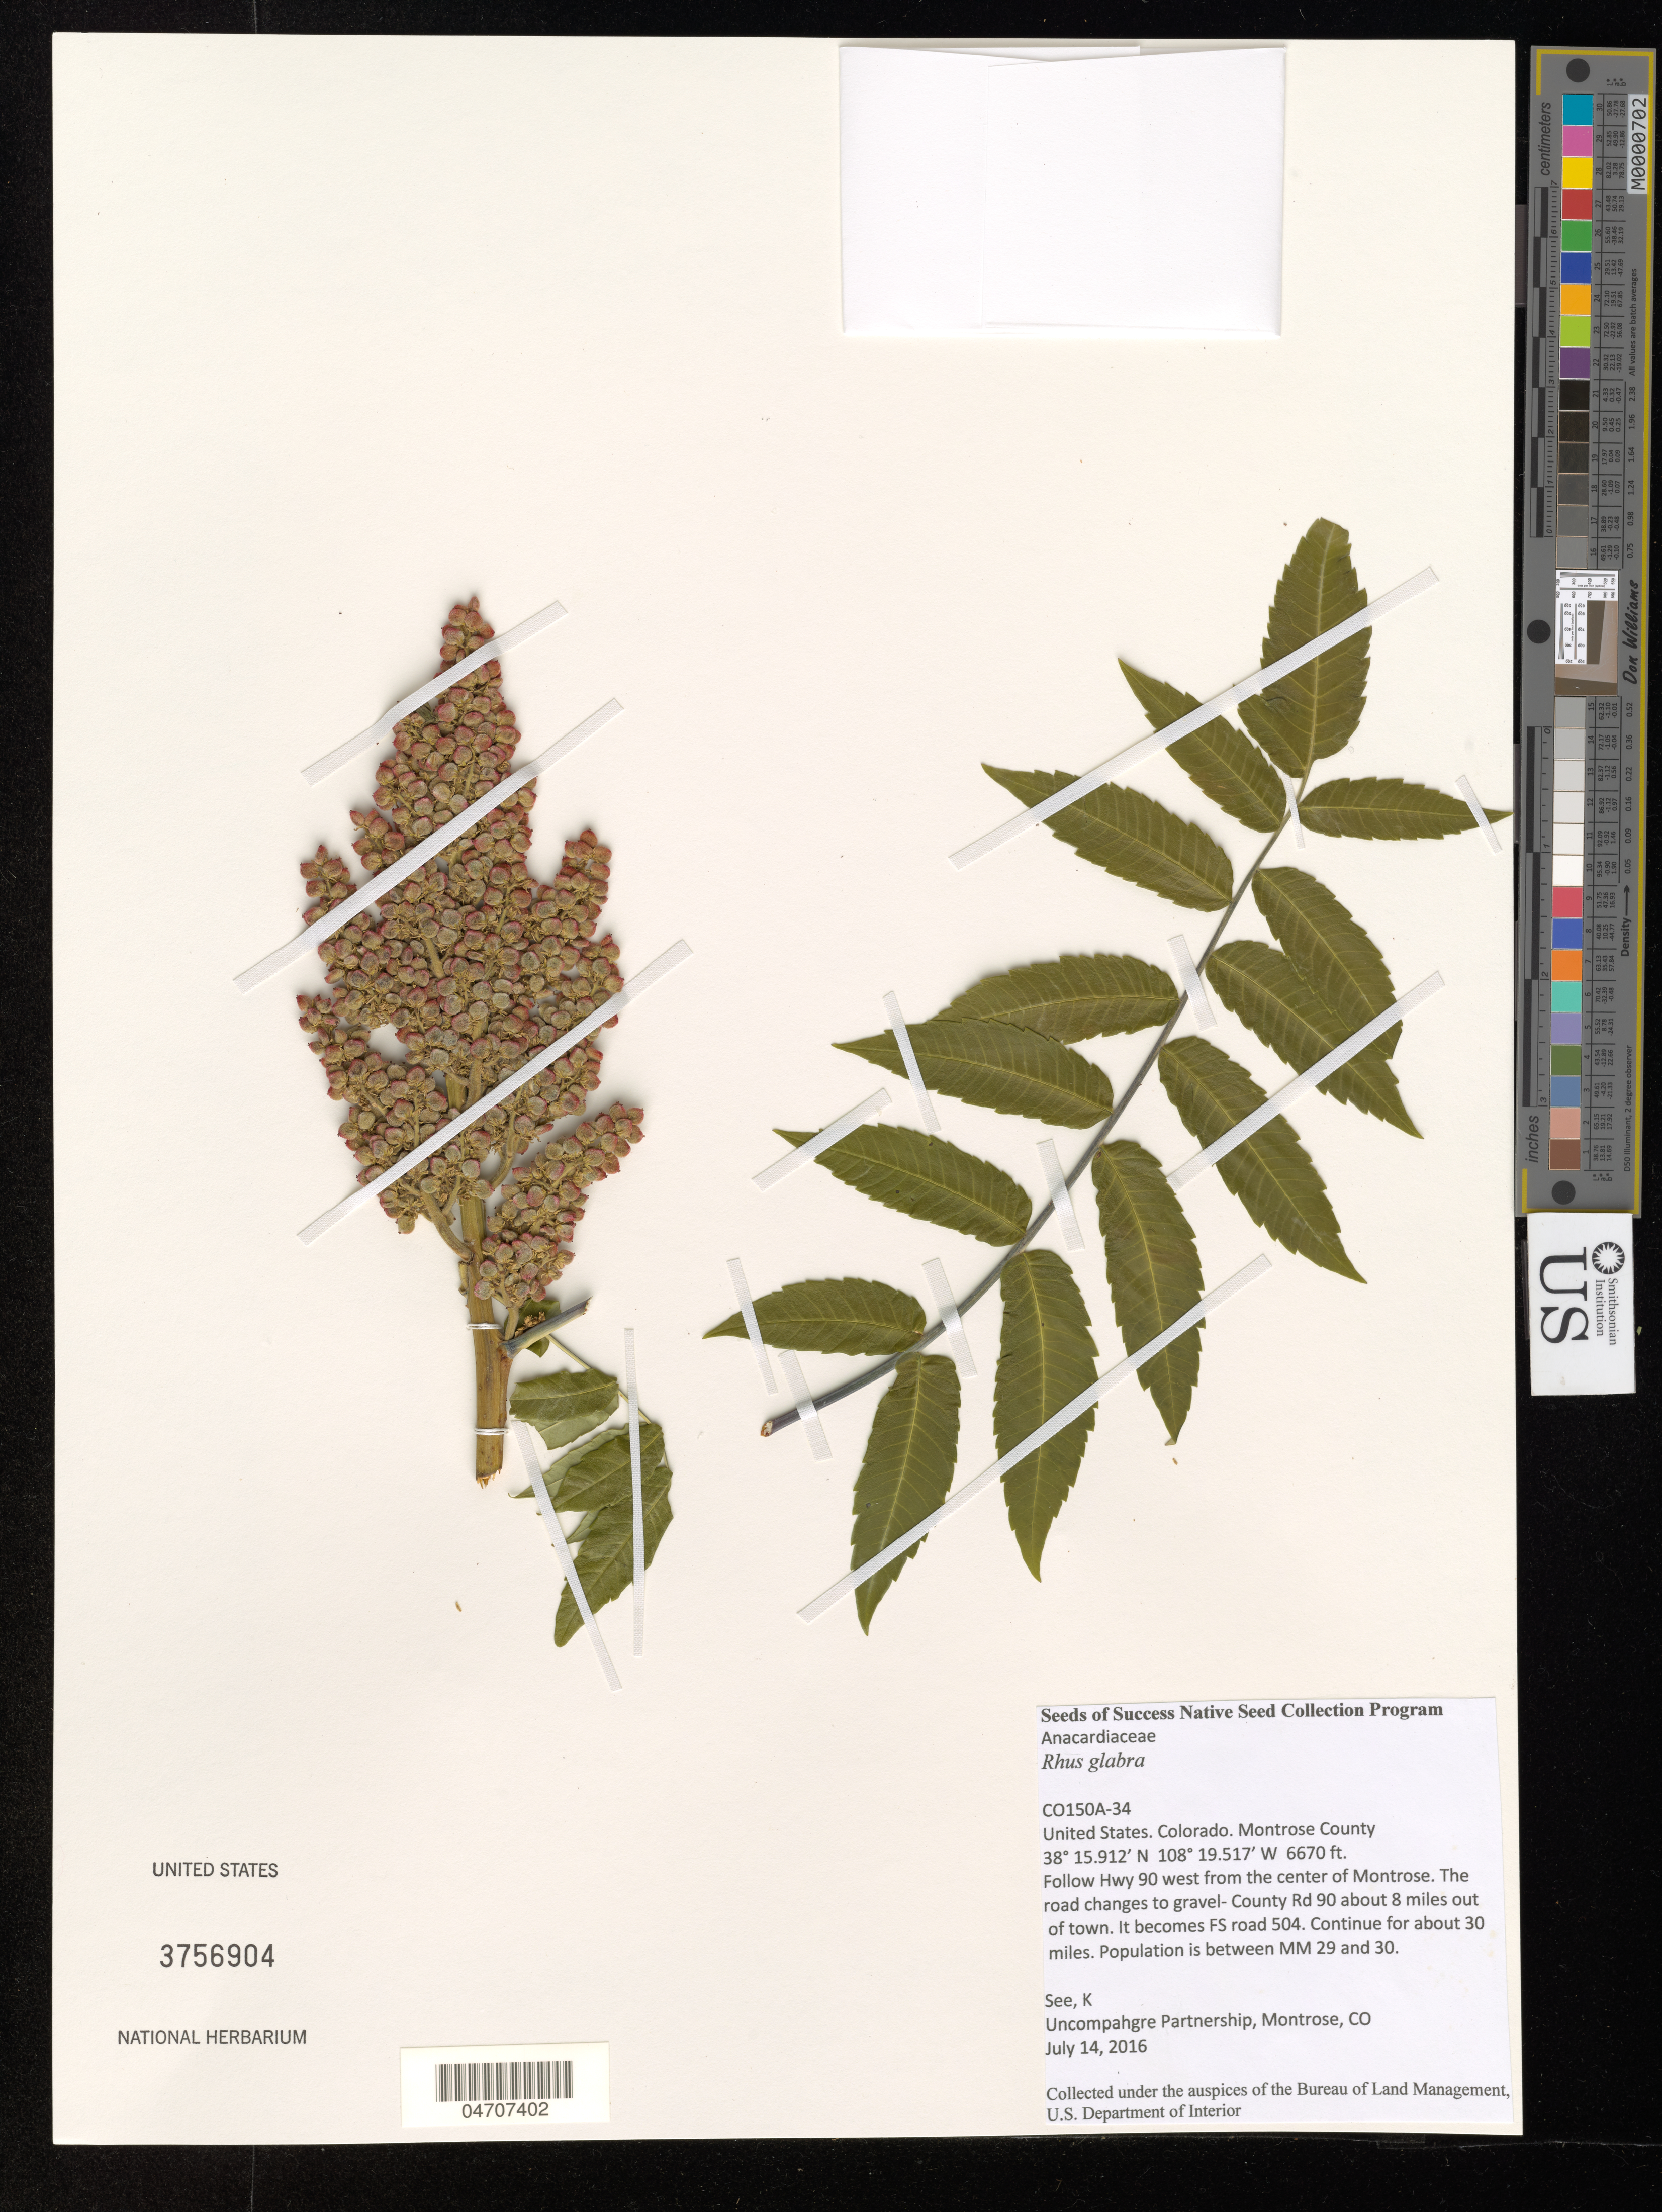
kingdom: Plantae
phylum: Tracheophyta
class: Magnoliopsida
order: Sapindales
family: Anacardiaceae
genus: Rhus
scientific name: Rhus glabra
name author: L.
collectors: K. See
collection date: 2016-07-14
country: United States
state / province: Colorado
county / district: Montrose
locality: Montrose County. Follow Hwy 90 west from the center of Montrose. The road changes to gravel- County Rd 90 about 8 miles out of town. It becomes FS road 504. Continue for about 30 miles. Population is between MM 29 and 30.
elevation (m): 2033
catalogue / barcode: US 3756904